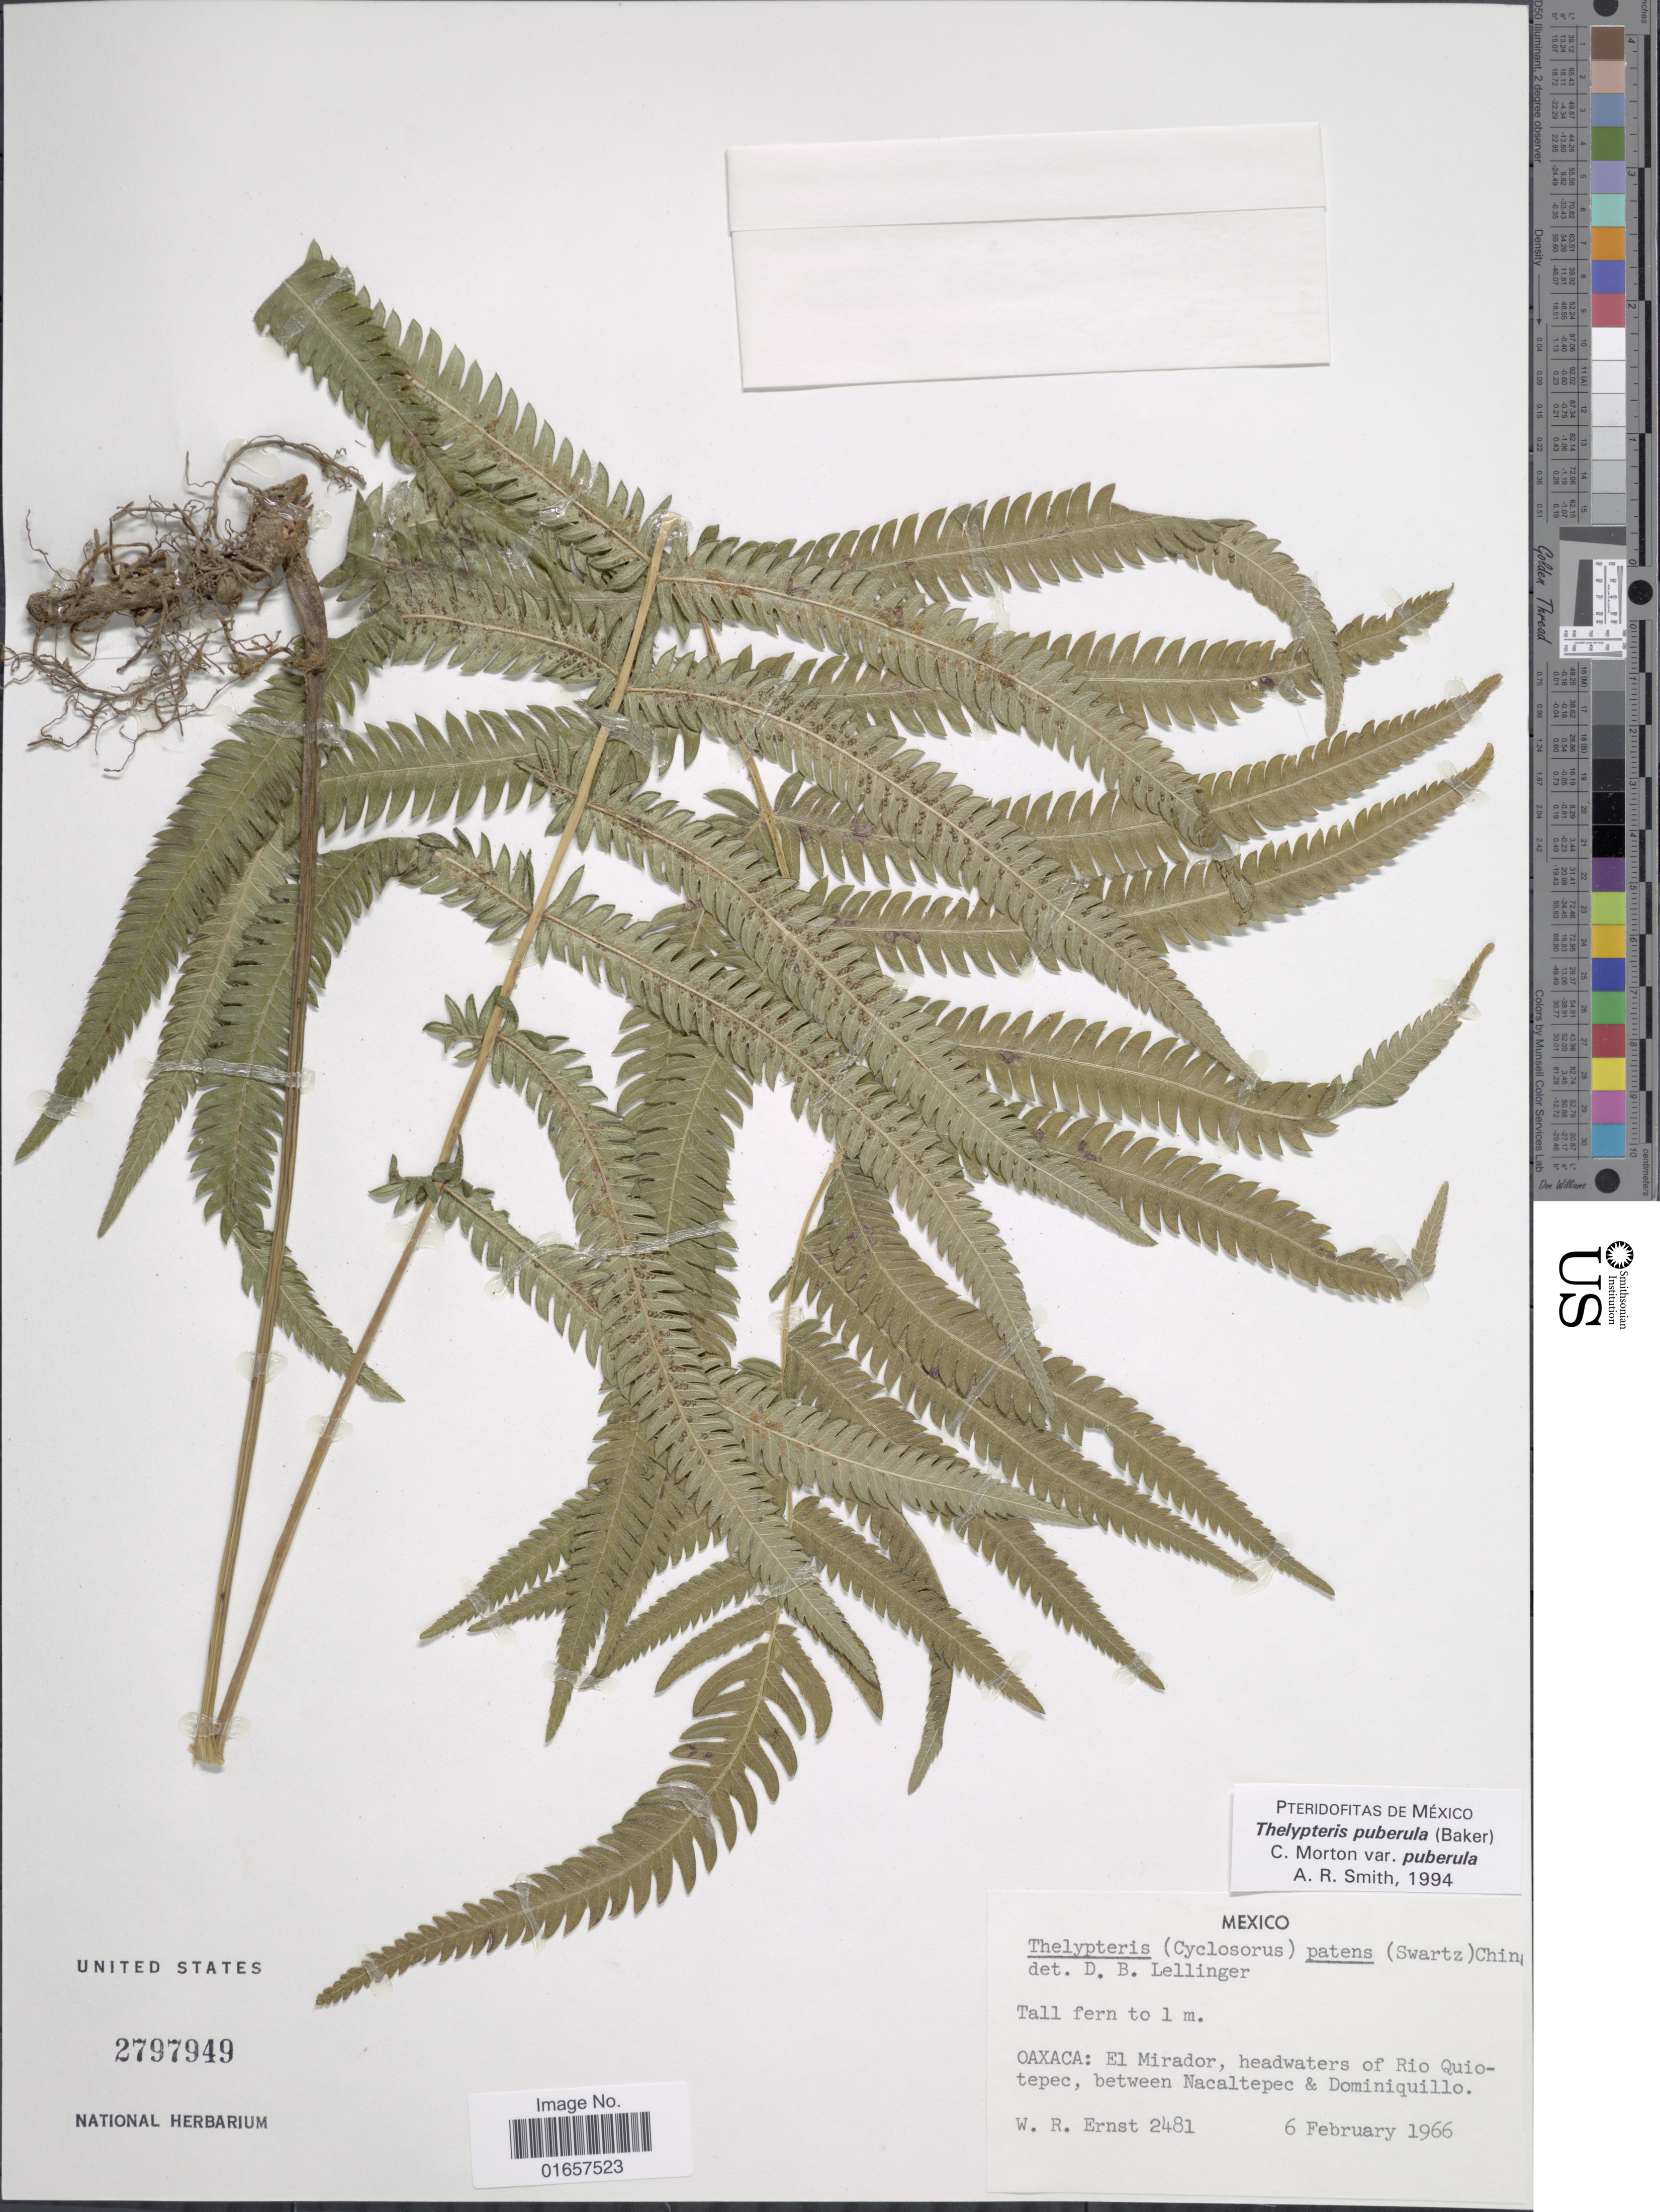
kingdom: Plantae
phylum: Tracheophyta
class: Polypodiopsida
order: Polypodiales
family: Thelypteridaceae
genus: Christella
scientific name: Christella puberula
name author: (Baker) Á. Löve & D. Löve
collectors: W. R. Ernst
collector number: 2481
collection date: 1966-02-06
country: Mexico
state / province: Oaxaca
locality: Mexico, El Mirador, headwaters of Rio Quitepec, between Nacaltepec, & Dominiquillo.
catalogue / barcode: US 2797949